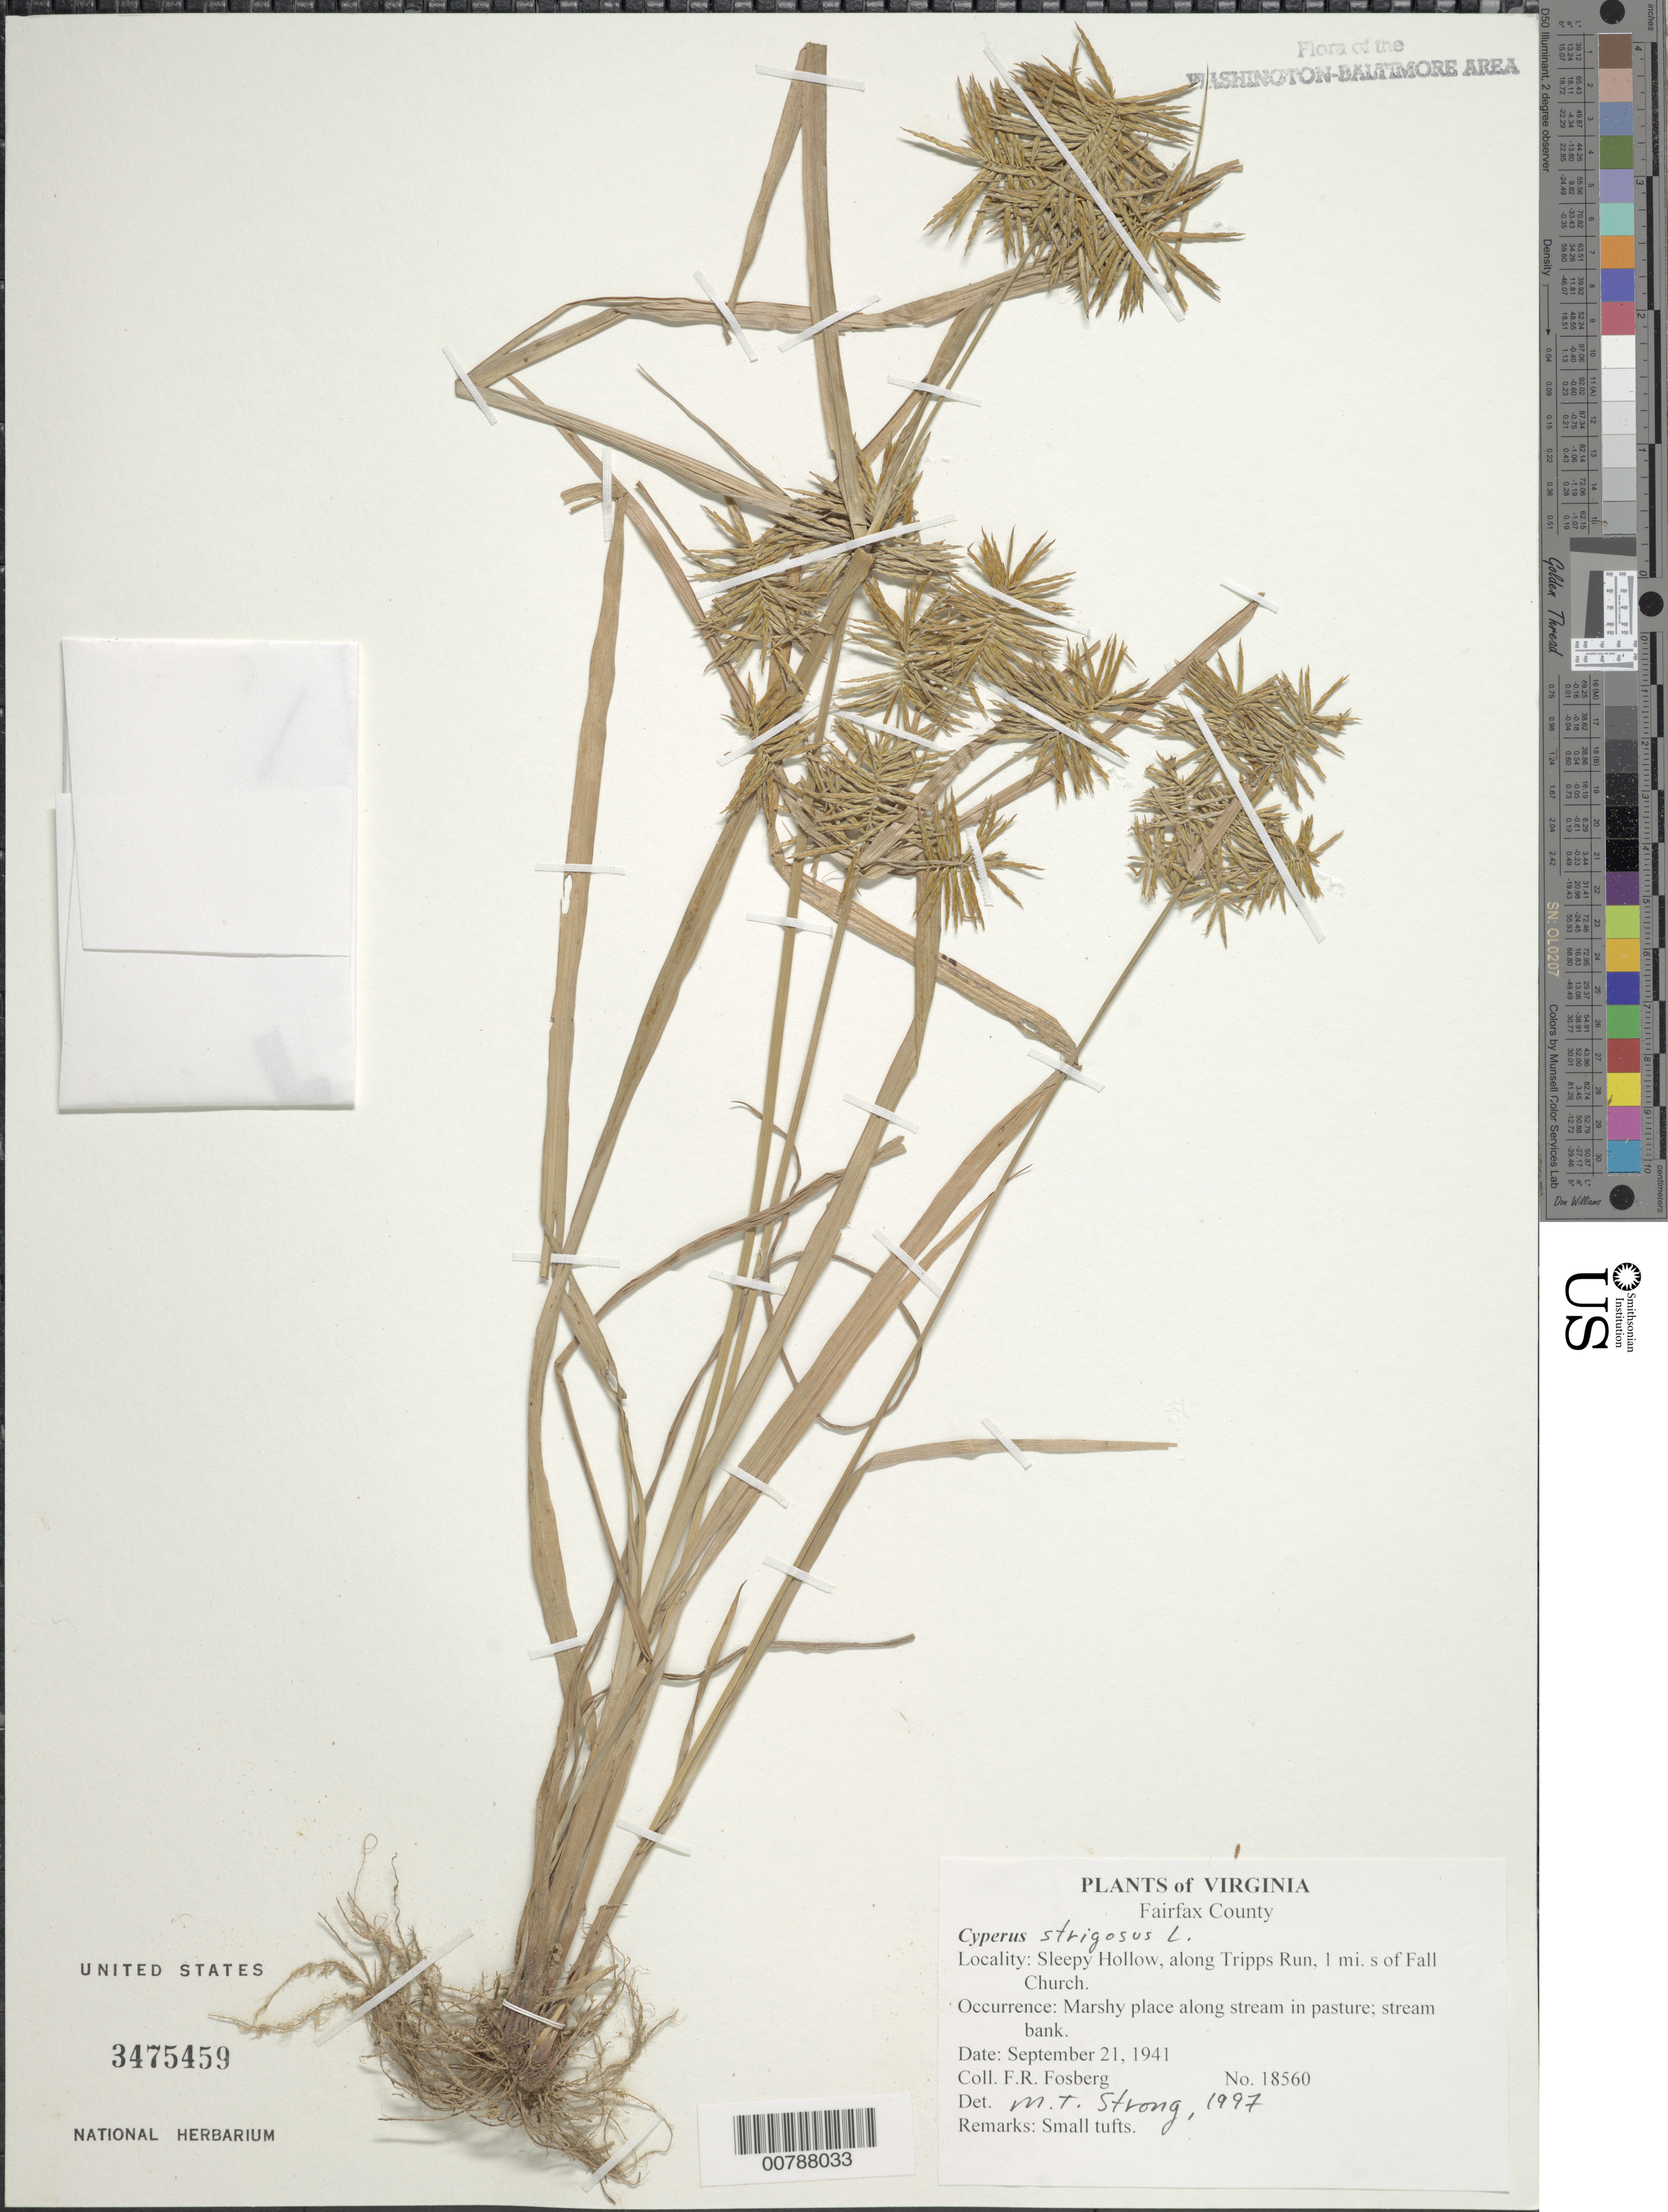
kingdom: Plantae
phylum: Tracheophyta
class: Liliopsida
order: Poales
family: Cyperaceae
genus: Cyperus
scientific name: Cyperus strigosus L.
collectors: F. R. Fosberg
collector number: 18560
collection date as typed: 21 Sep 1941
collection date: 1941-09-21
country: United States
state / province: Virginia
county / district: Fairfax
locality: Sleepy Hollow, along Tripps Run, 1 mi. S of Falls Church.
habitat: Marshy place along stream in pasture; stream bank.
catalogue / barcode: US 3475459